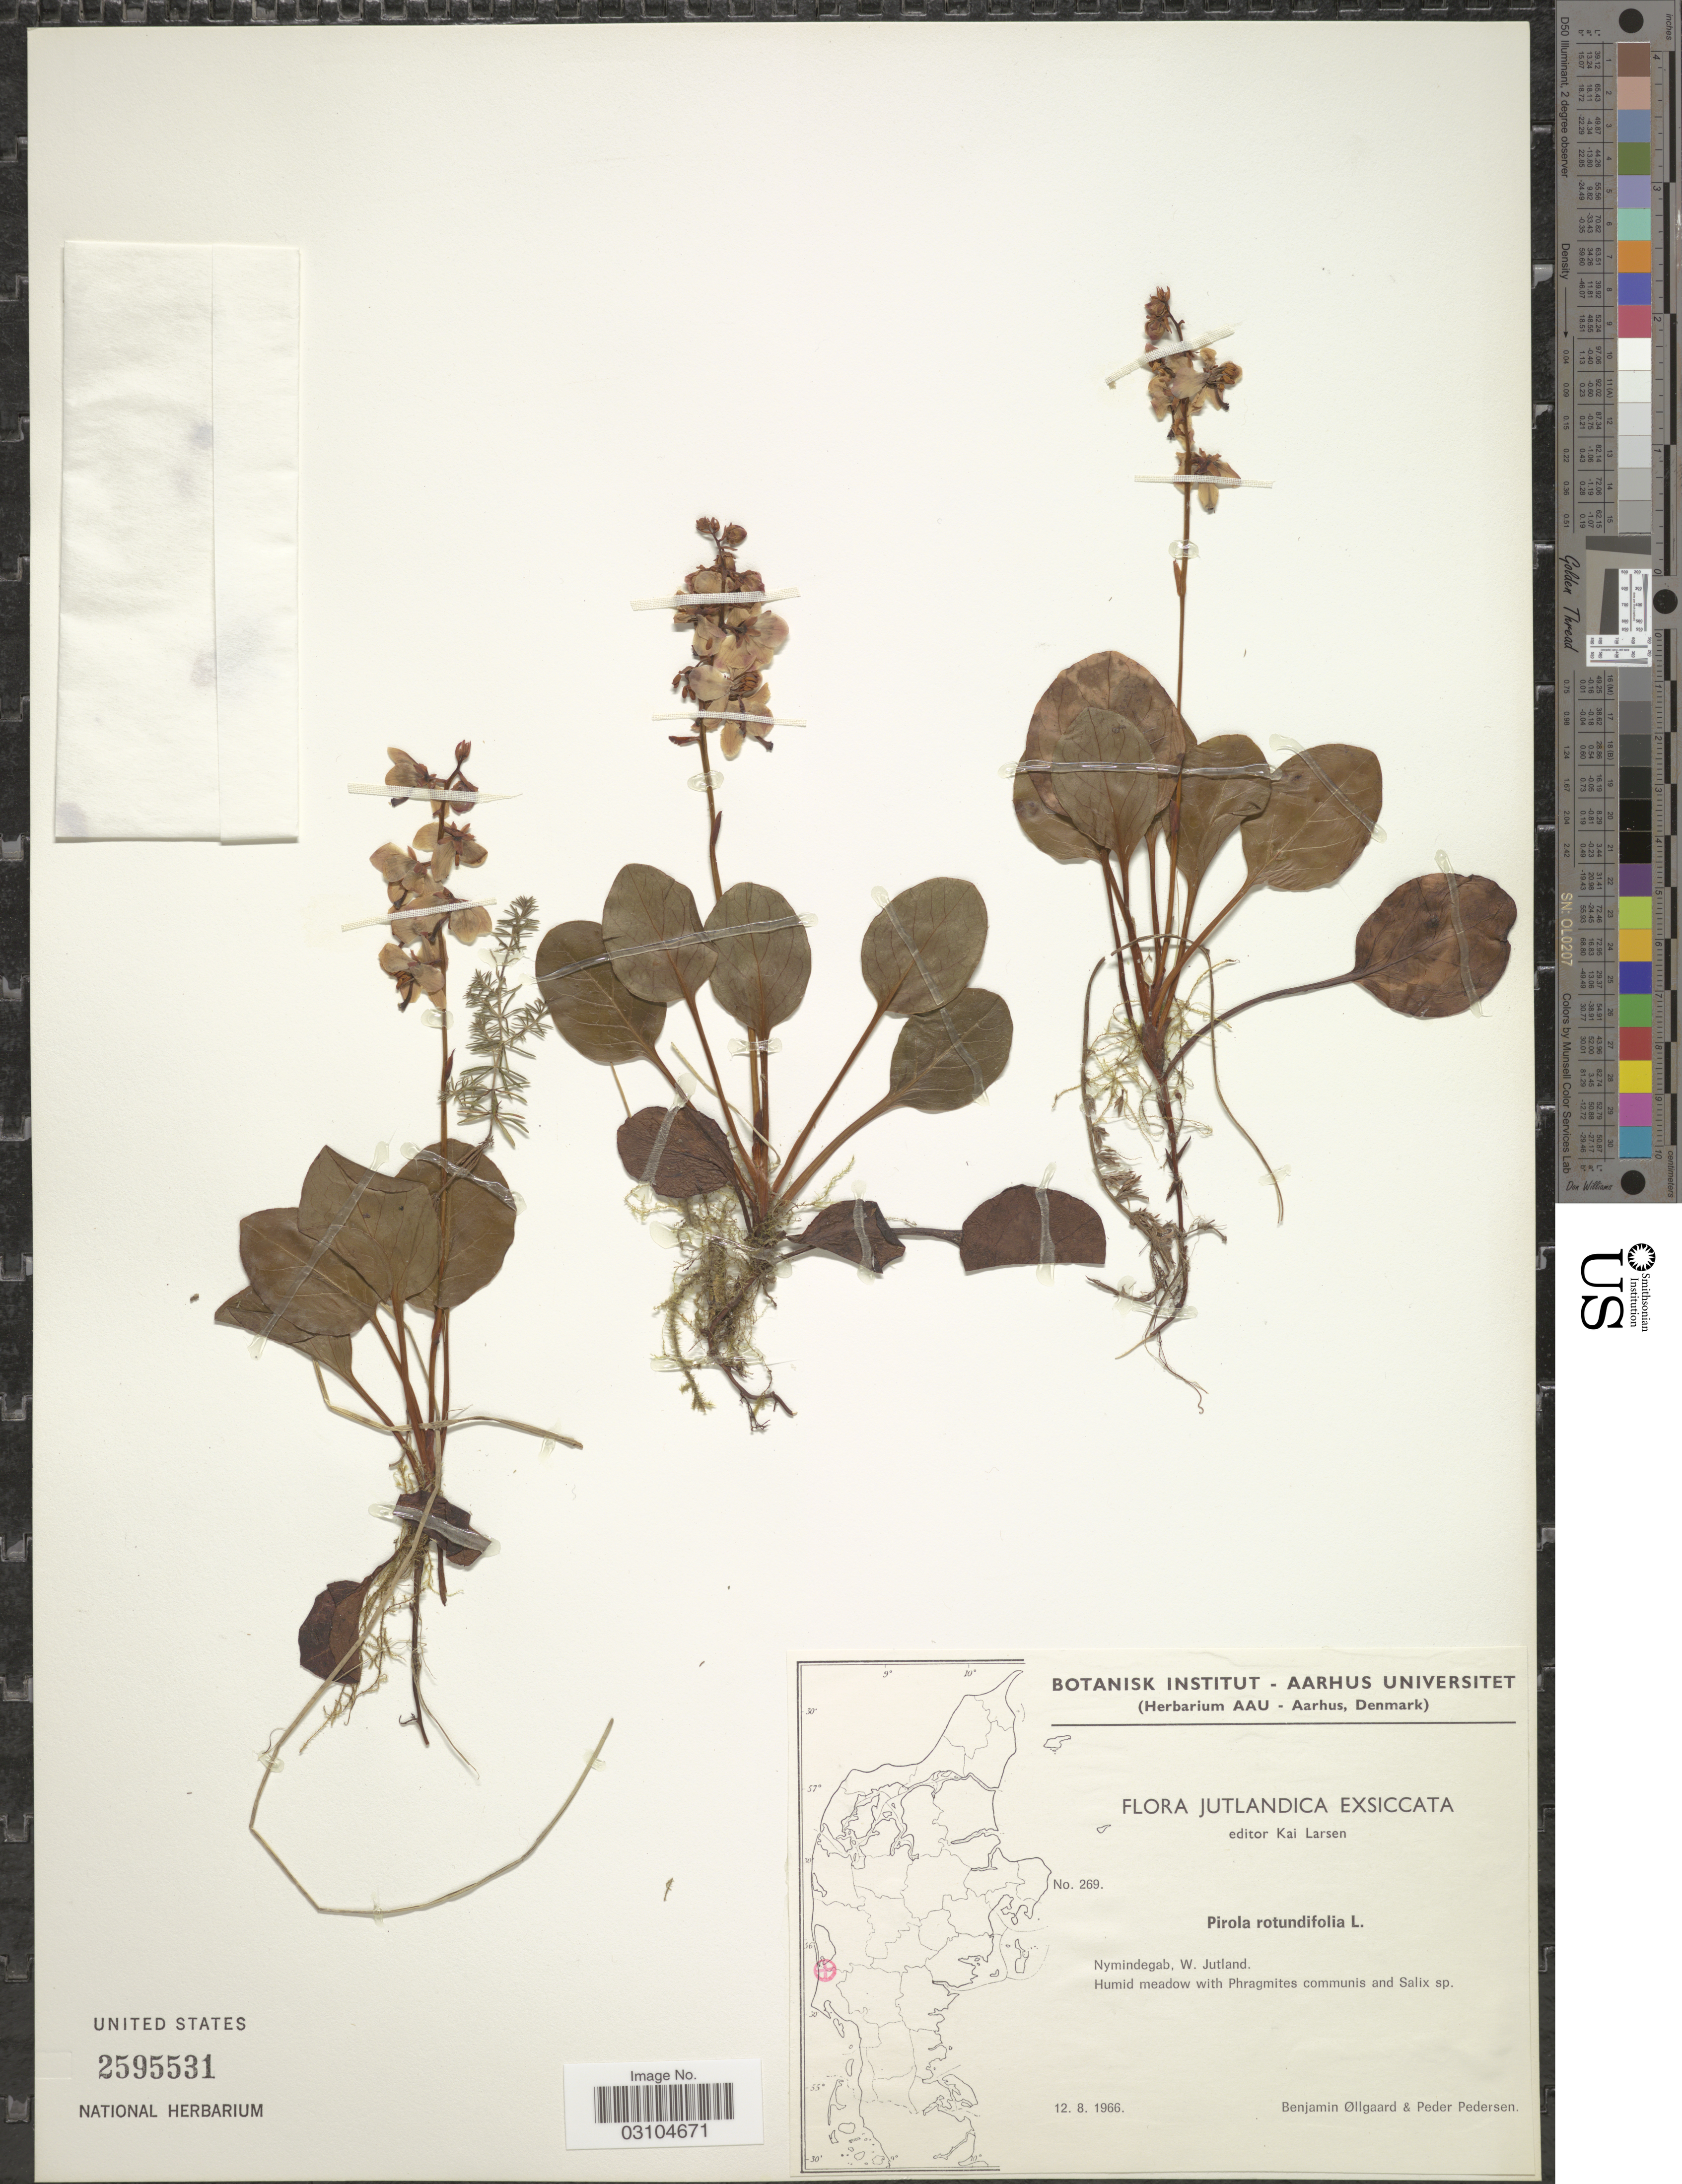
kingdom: Plantae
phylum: Tracheophyta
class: Magnoliopsida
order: Ericales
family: Ericaceae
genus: Pyrola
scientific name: Pyrola rotundifolia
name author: L.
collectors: B. Øllgaard & P. Pedersen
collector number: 269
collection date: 1966-08-12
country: Denmark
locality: Jutlandica. Nymindegab, W. Jutland.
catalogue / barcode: US 2595531